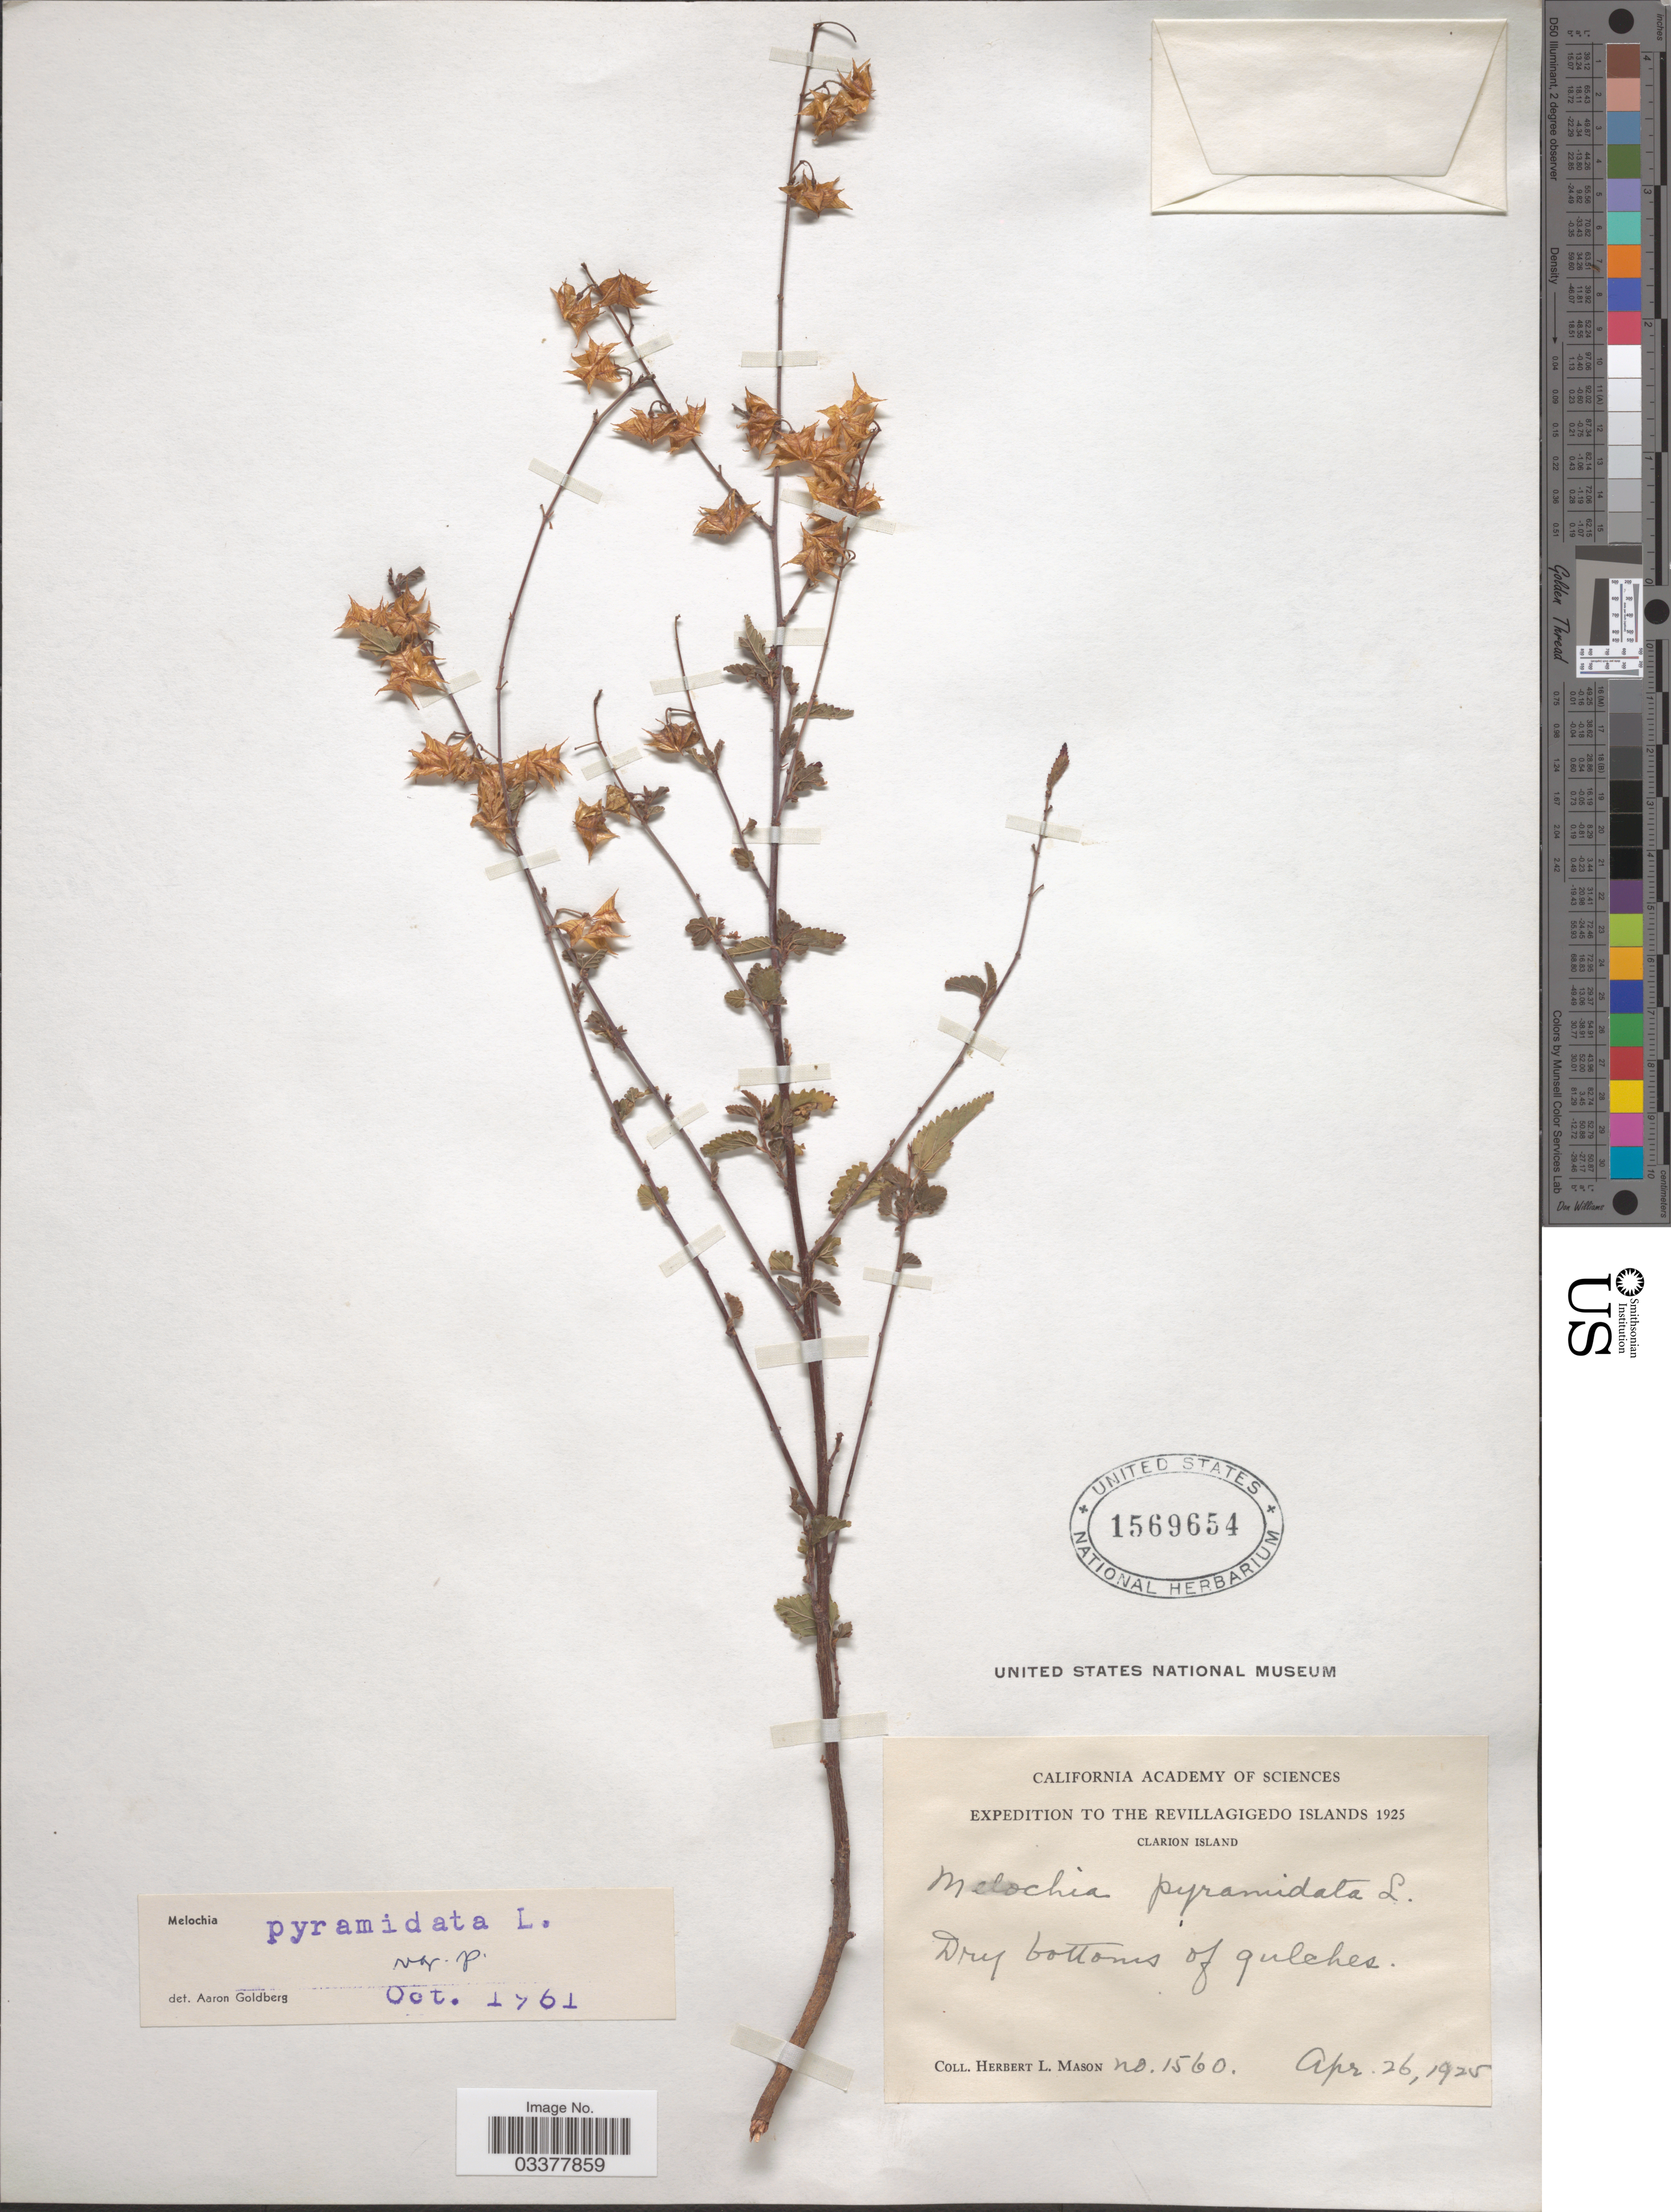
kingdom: Plantae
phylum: Tracheophyta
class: Magnoliopsida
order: Malvales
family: Malvaceae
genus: Melochia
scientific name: Melochia pyramidata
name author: L.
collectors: H. L. Mason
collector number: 1560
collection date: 1925-04-26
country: Mexico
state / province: Colima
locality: The Revillagigedo Islands. Clarion Island. Dry bottoms of gulches.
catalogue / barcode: US 1569654